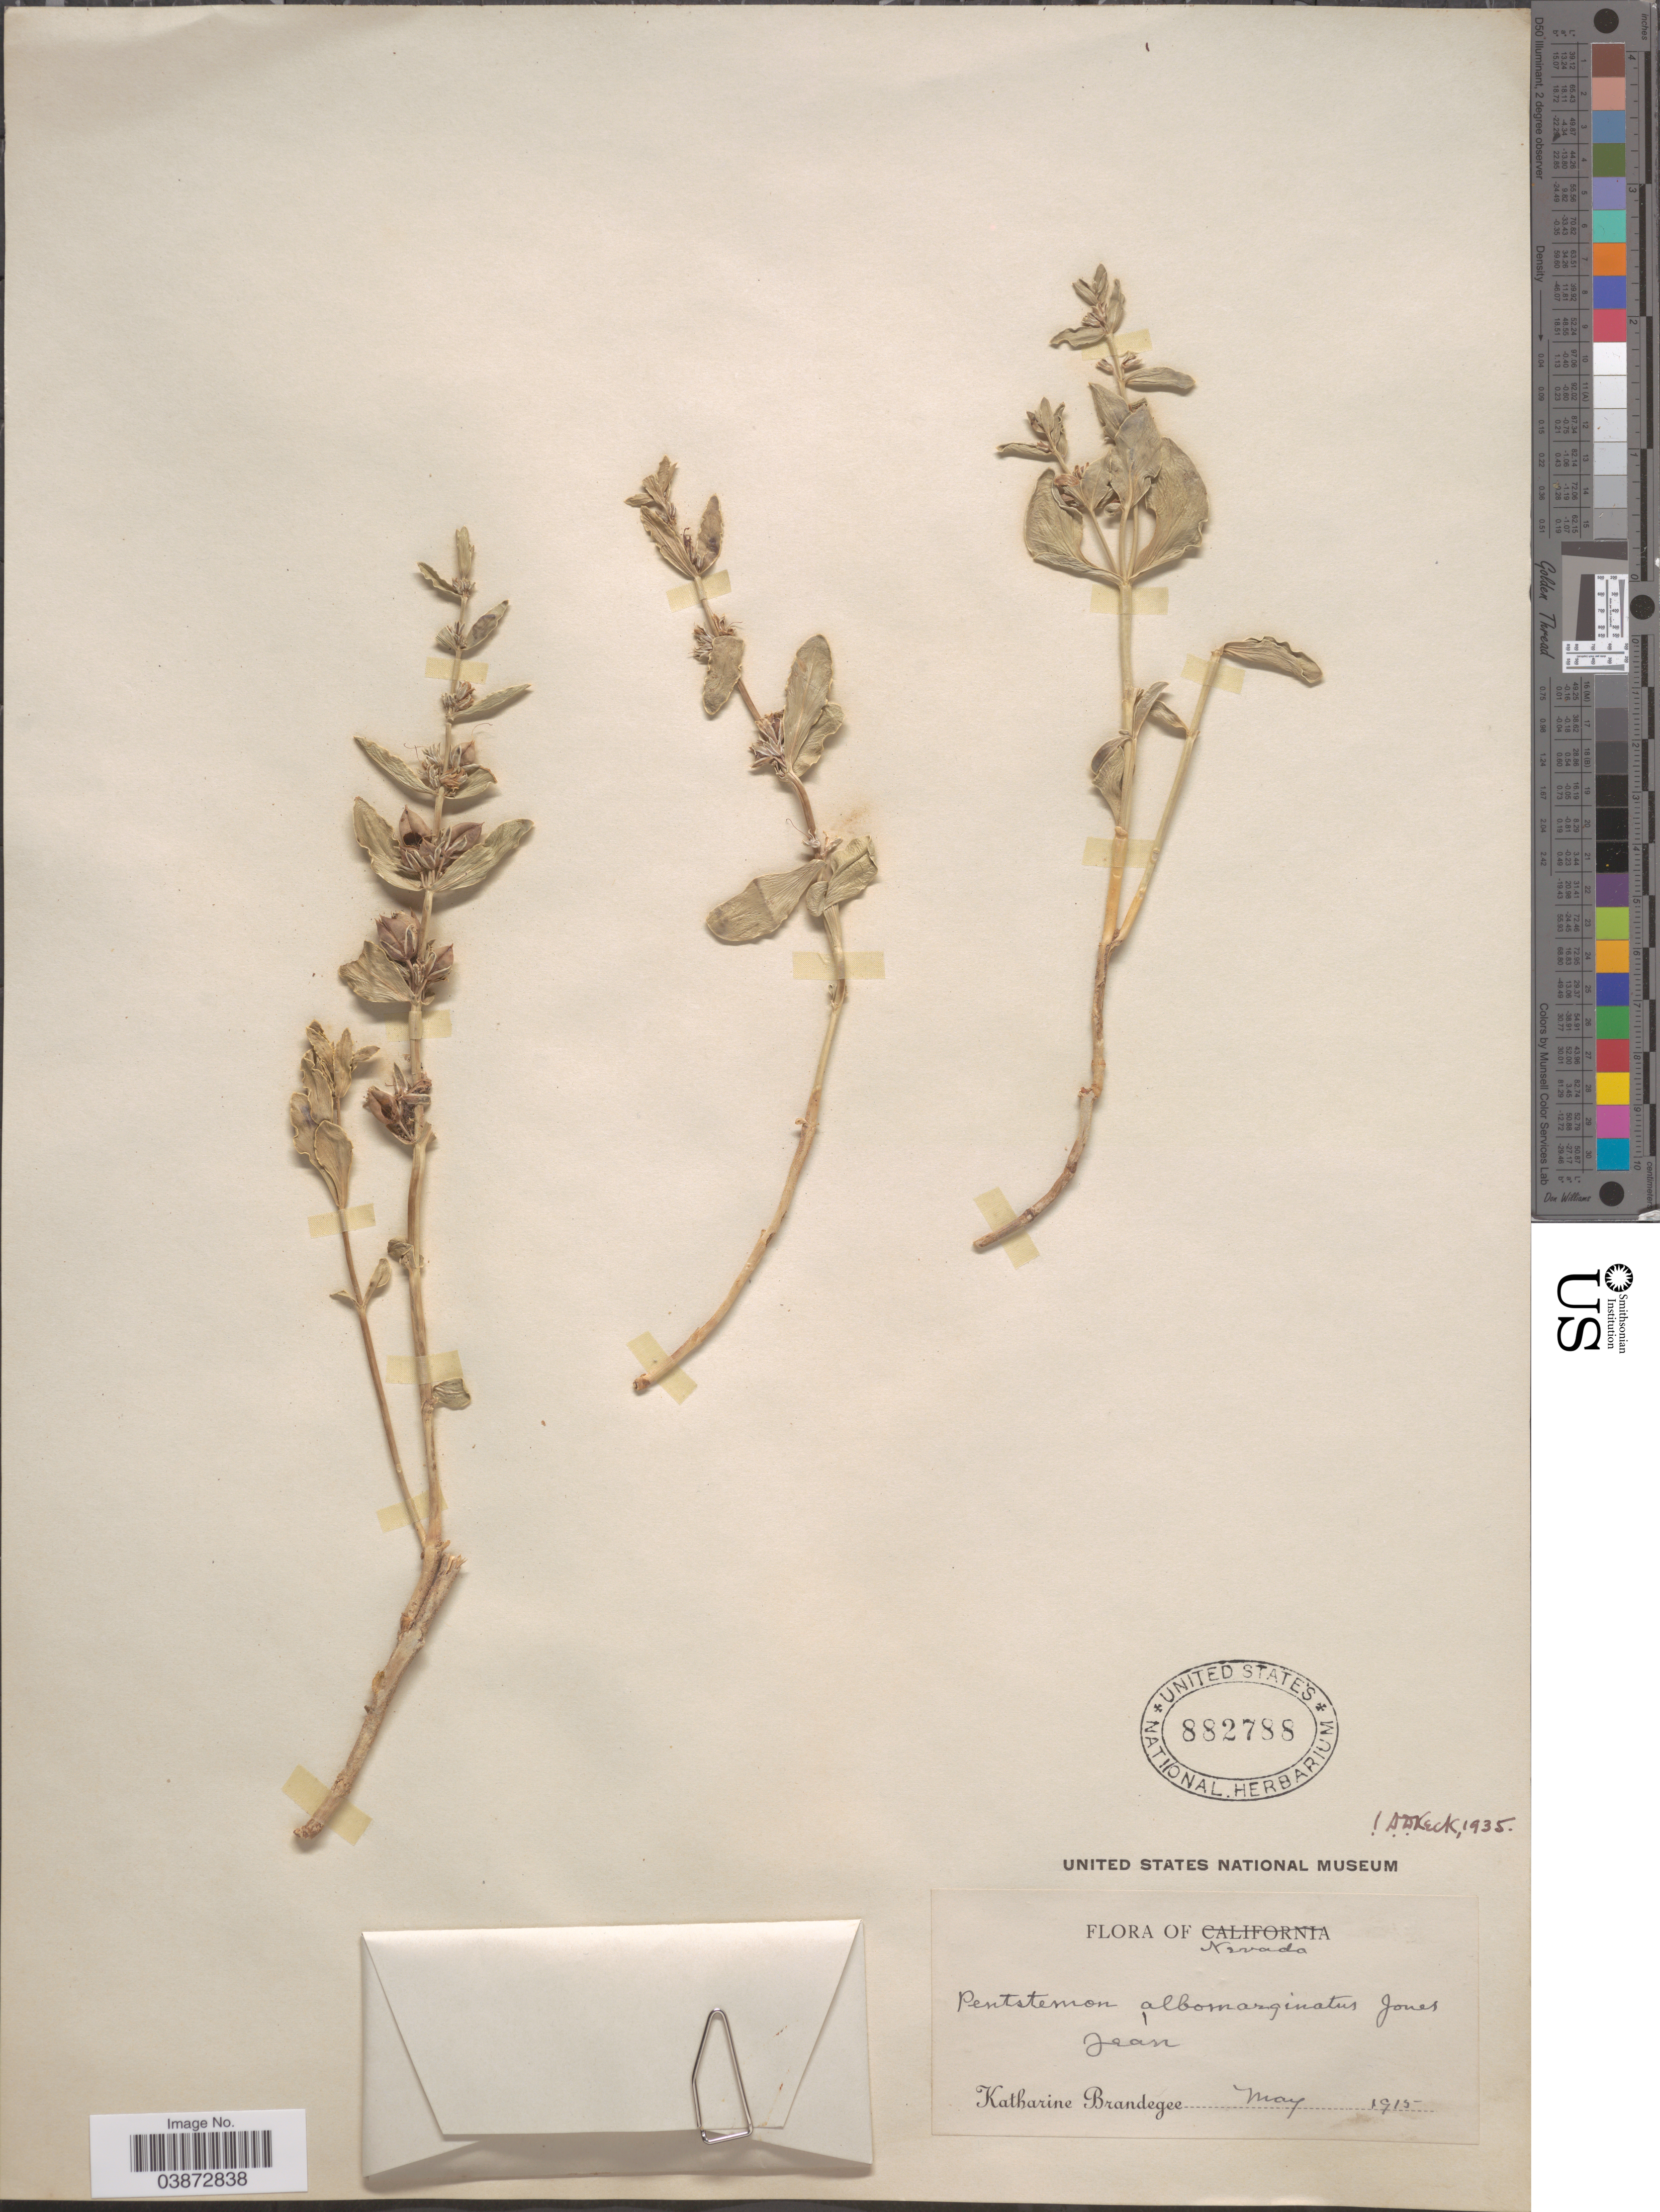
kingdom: Plantae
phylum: Tracheophyta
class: Magnoliopsida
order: Lamiales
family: Plantaginaceae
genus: Penstemon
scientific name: Penstemon albomarginatus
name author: M.E. Jones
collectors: M. K. Brandegee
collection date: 1915-05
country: United States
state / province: Nevada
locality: Jean.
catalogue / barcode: US 882788